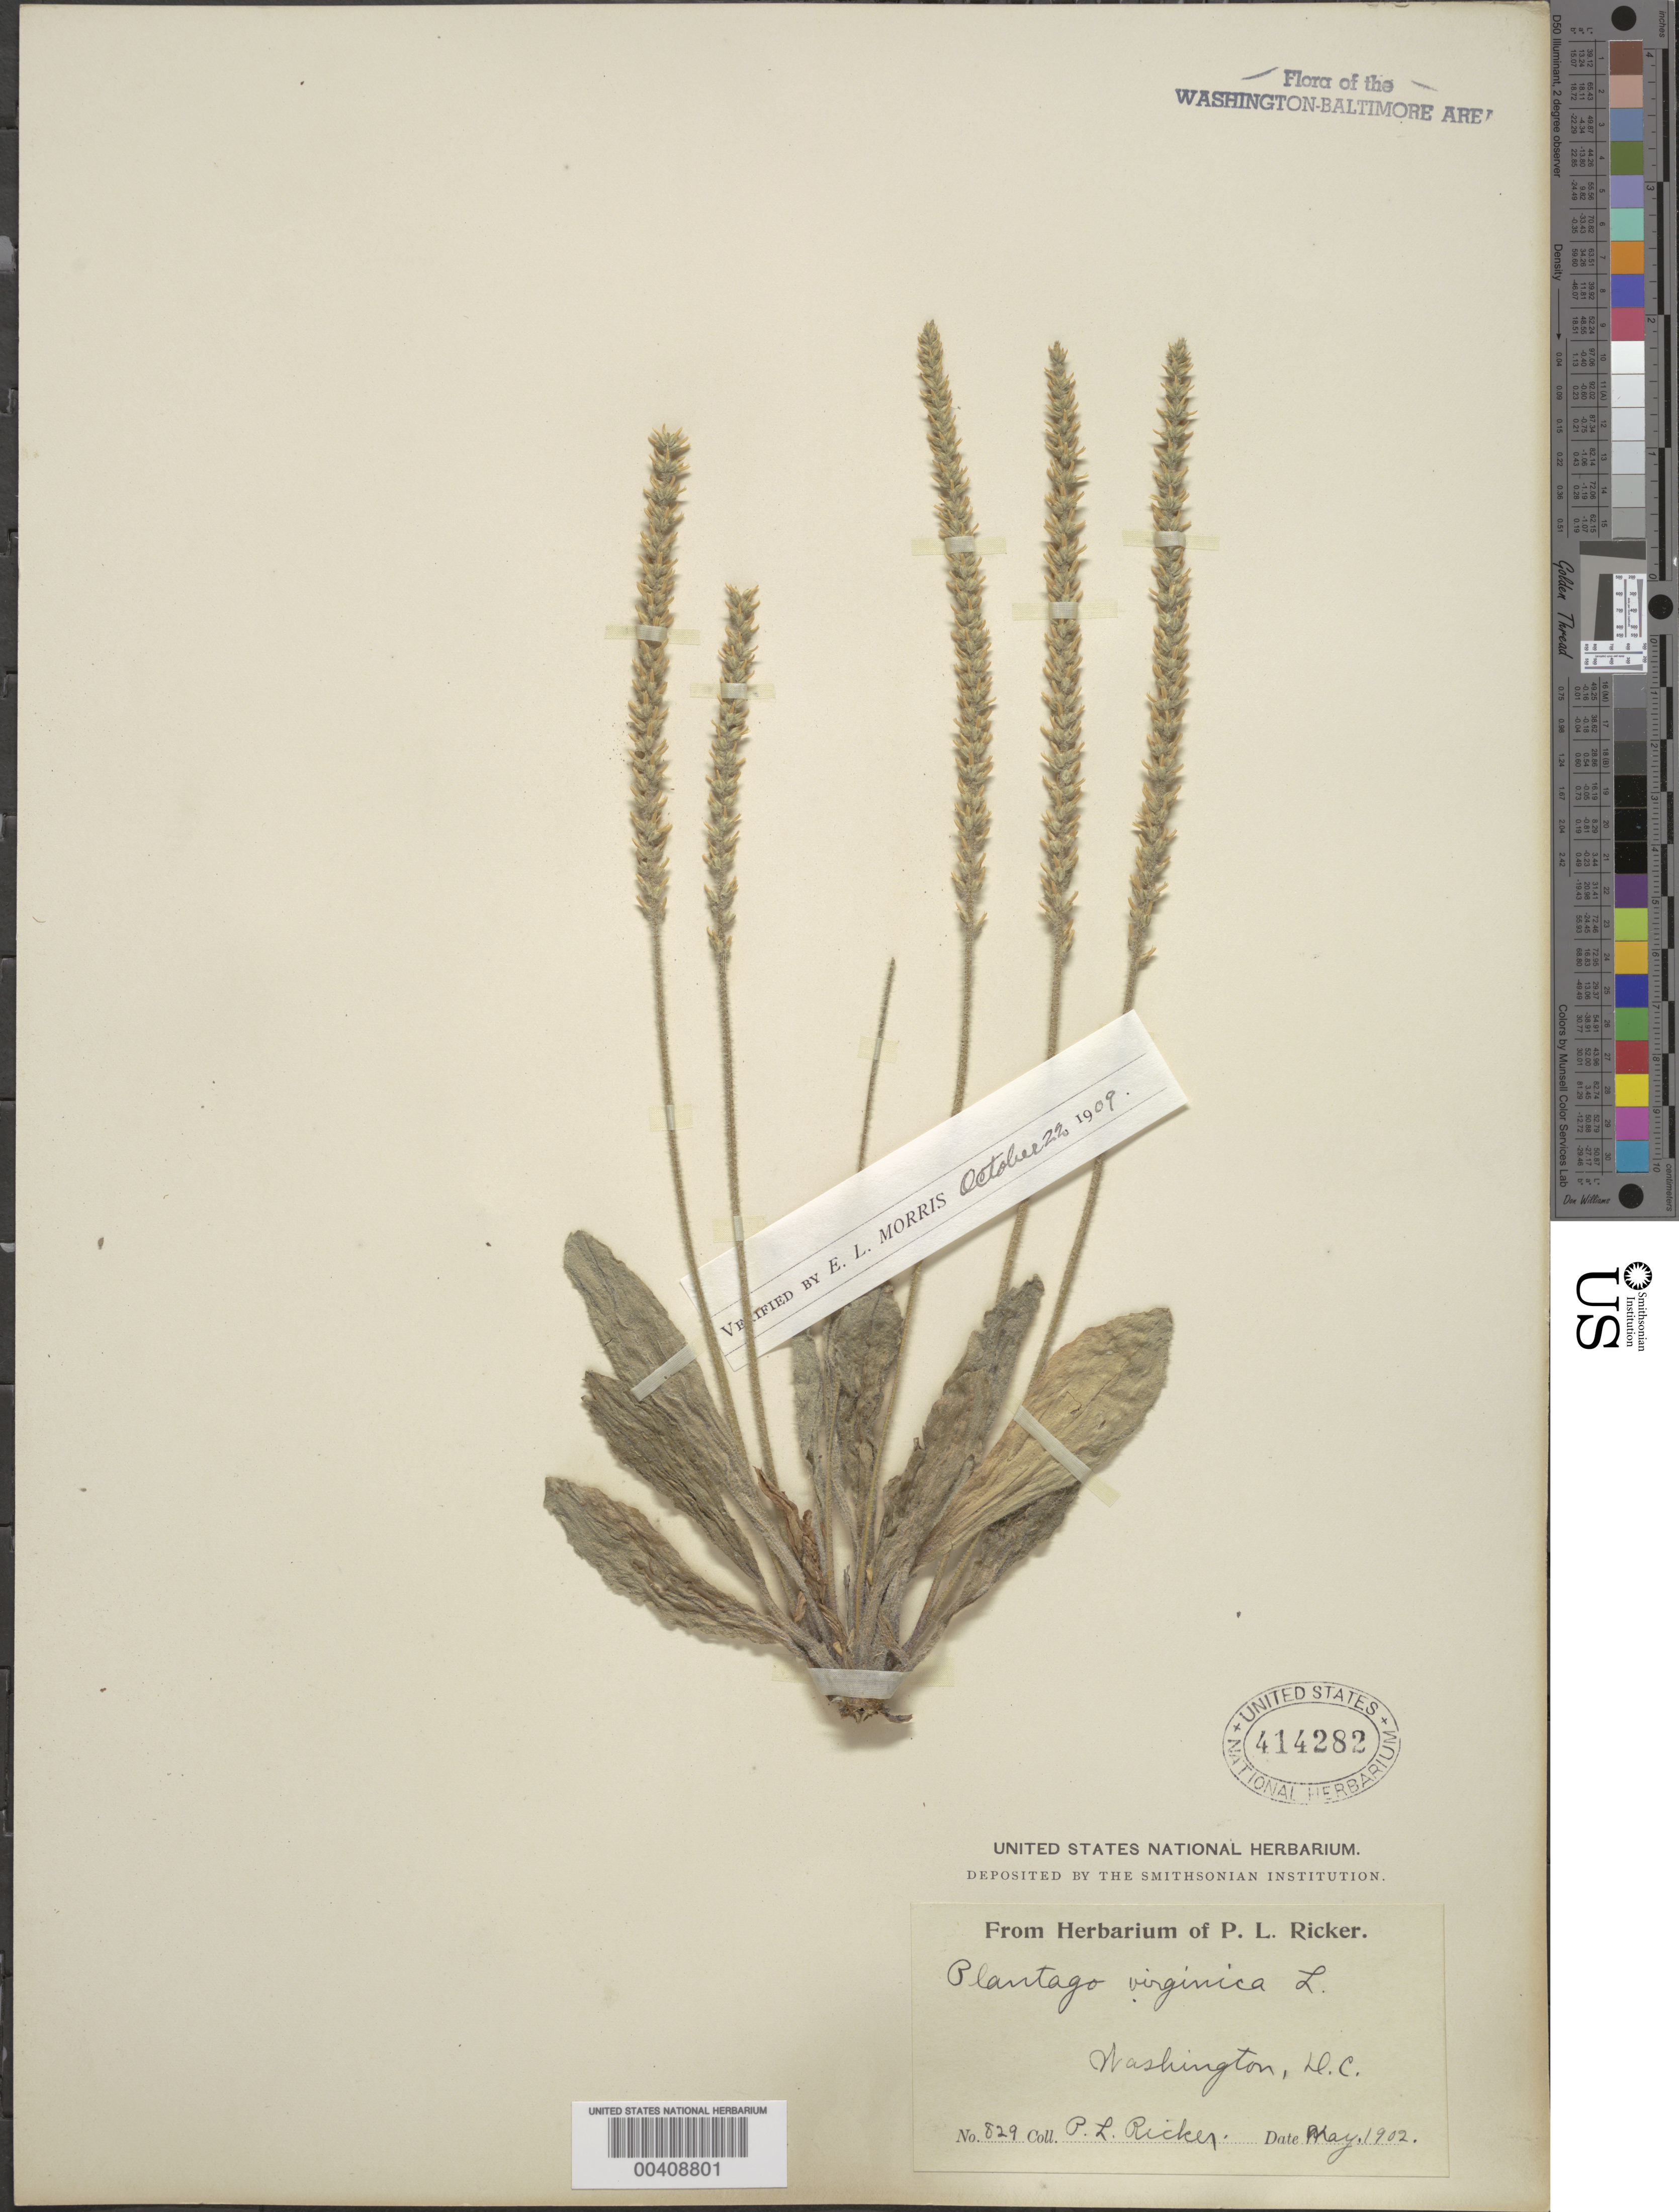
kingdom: Plantae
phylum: Tracheophyta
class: Magnoliopsida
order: Lamiales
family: Plantaginaceae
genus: Plantago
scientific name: Plantago virginica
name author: L.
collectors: P. Ricker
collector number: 829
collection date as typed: May 1902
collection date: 1902-05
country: United States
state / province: District of Columbia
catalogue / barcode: US 414282